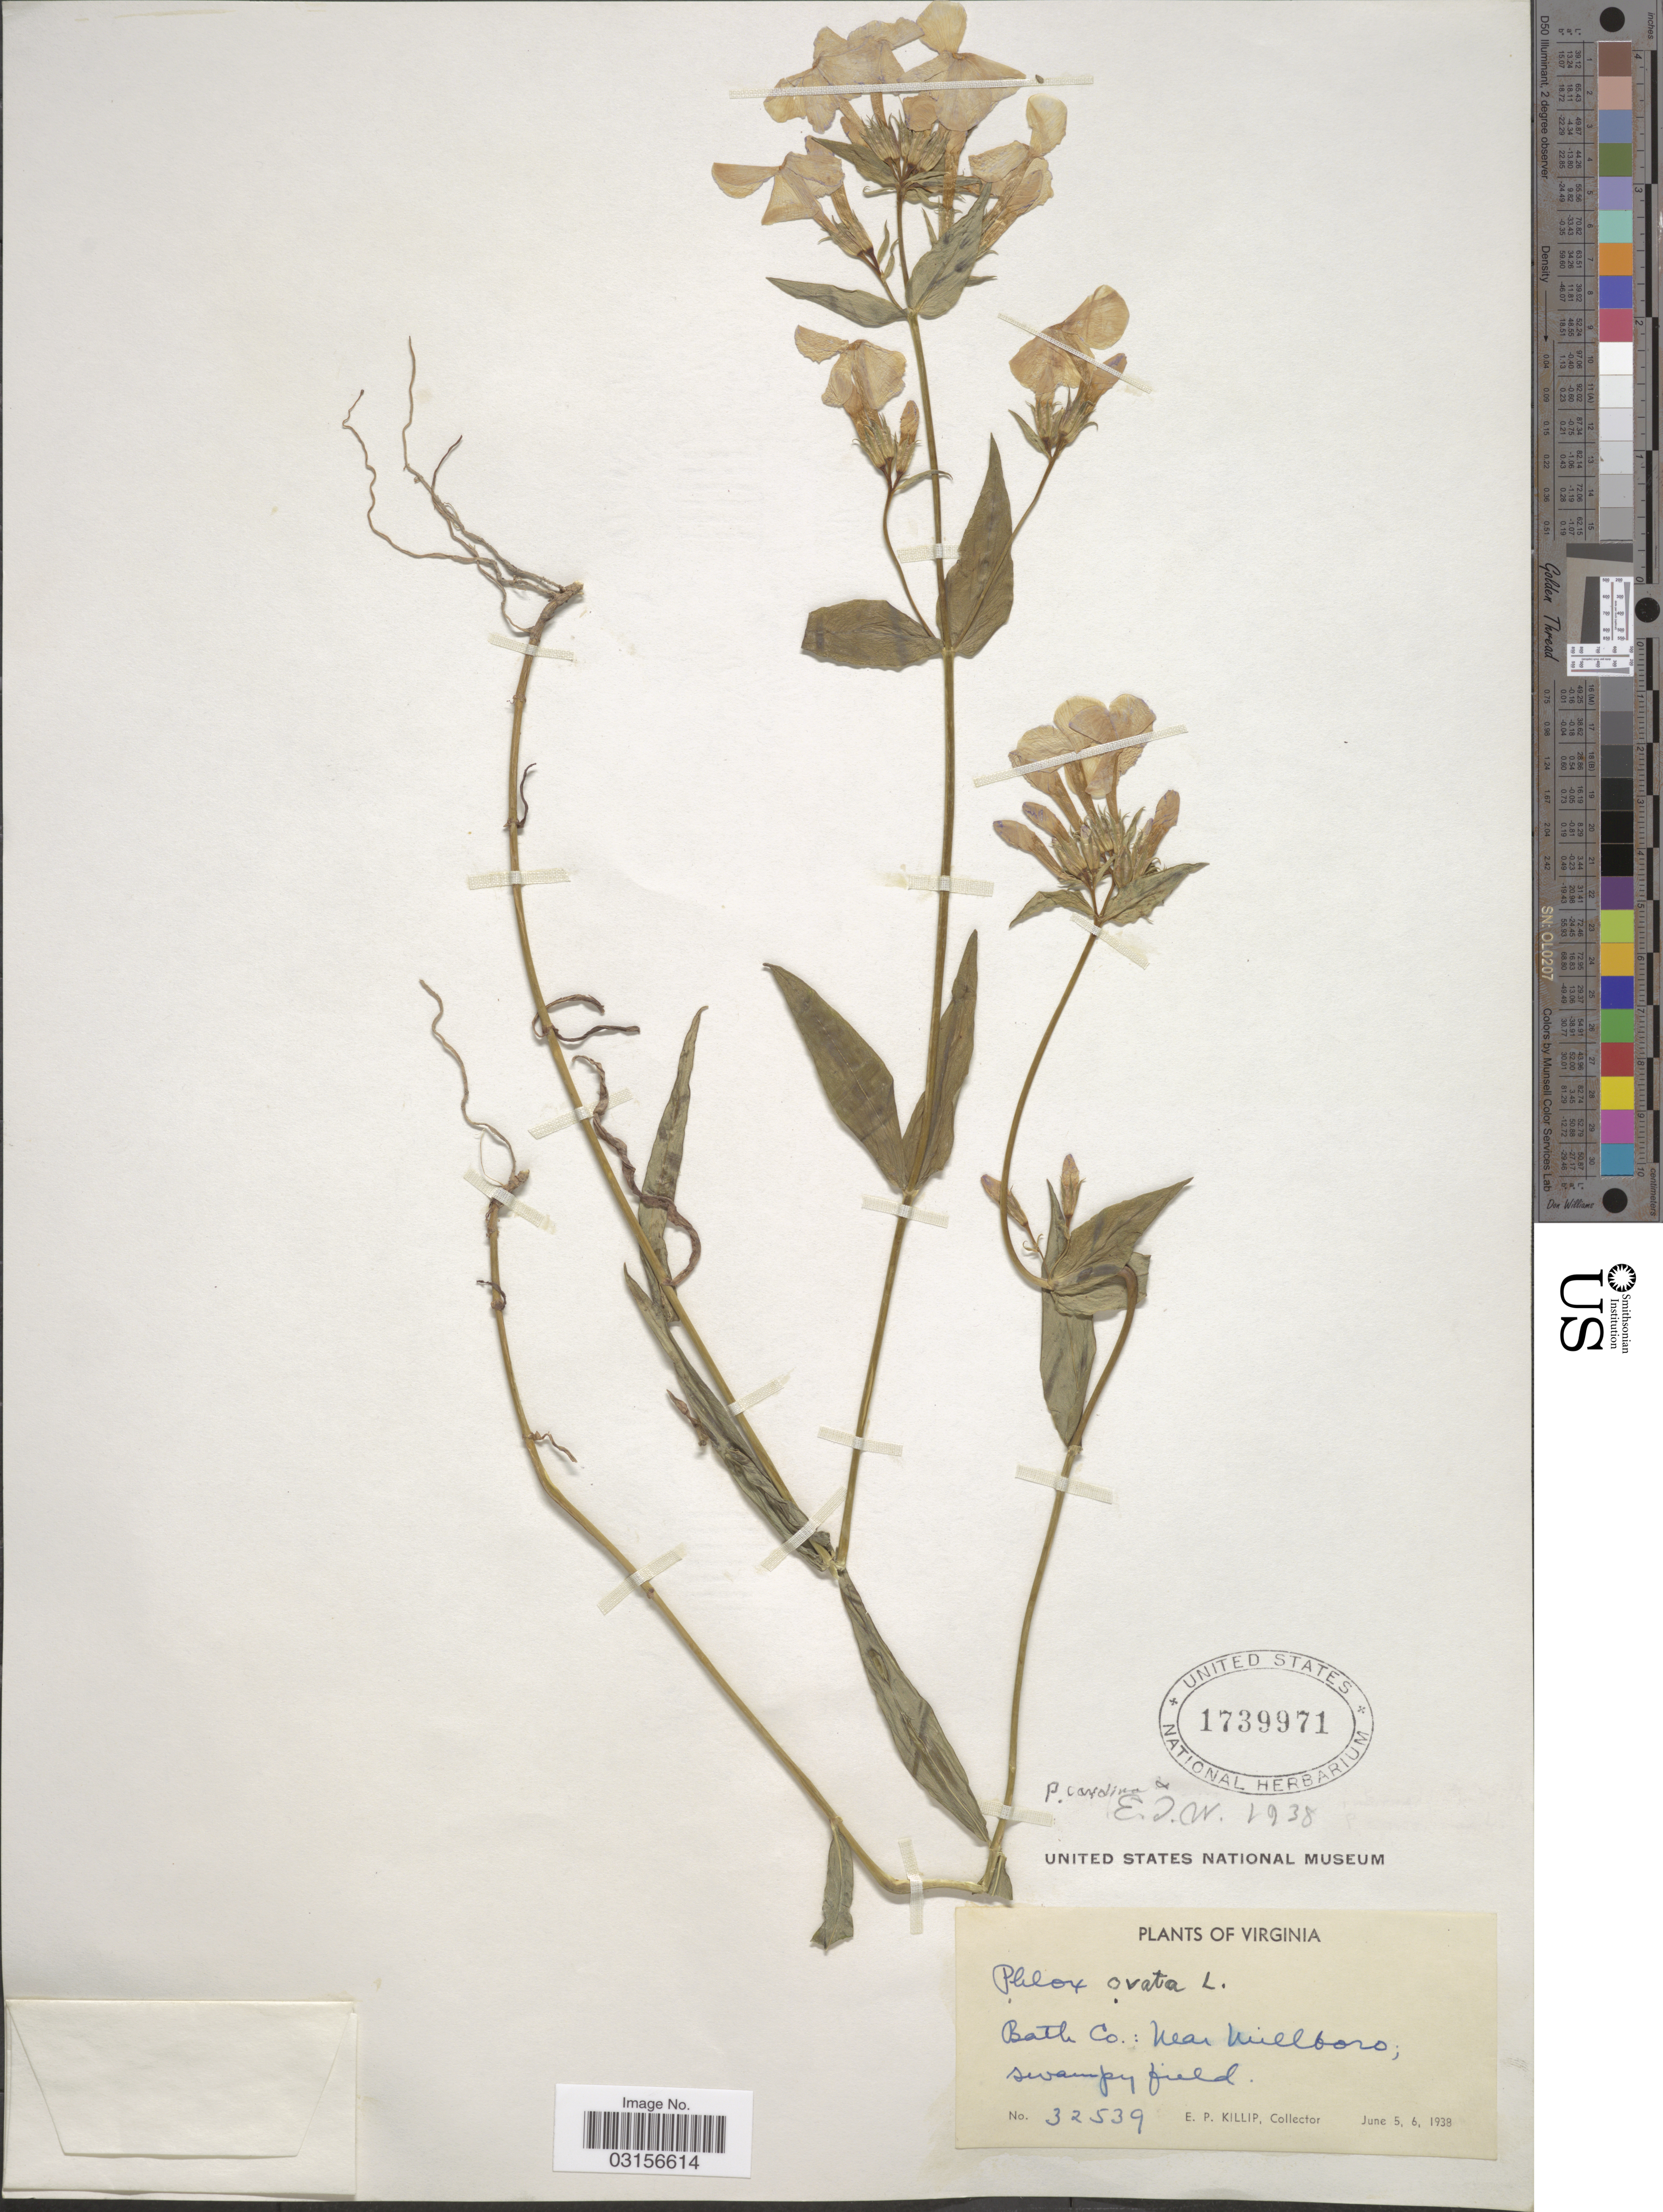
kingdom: Plantae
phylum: Tracheophyta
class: Magnoliopsida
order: Ericales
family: Polemoniaceae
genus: Phlox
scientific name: Phlox carolina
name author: L.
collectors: E. P. Killip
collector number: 32539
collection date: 1938-06-05/1938-06-06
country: United States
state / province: Virginia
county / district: Bath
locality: Bath Co.: near Millboro.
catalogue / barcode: US 1739971